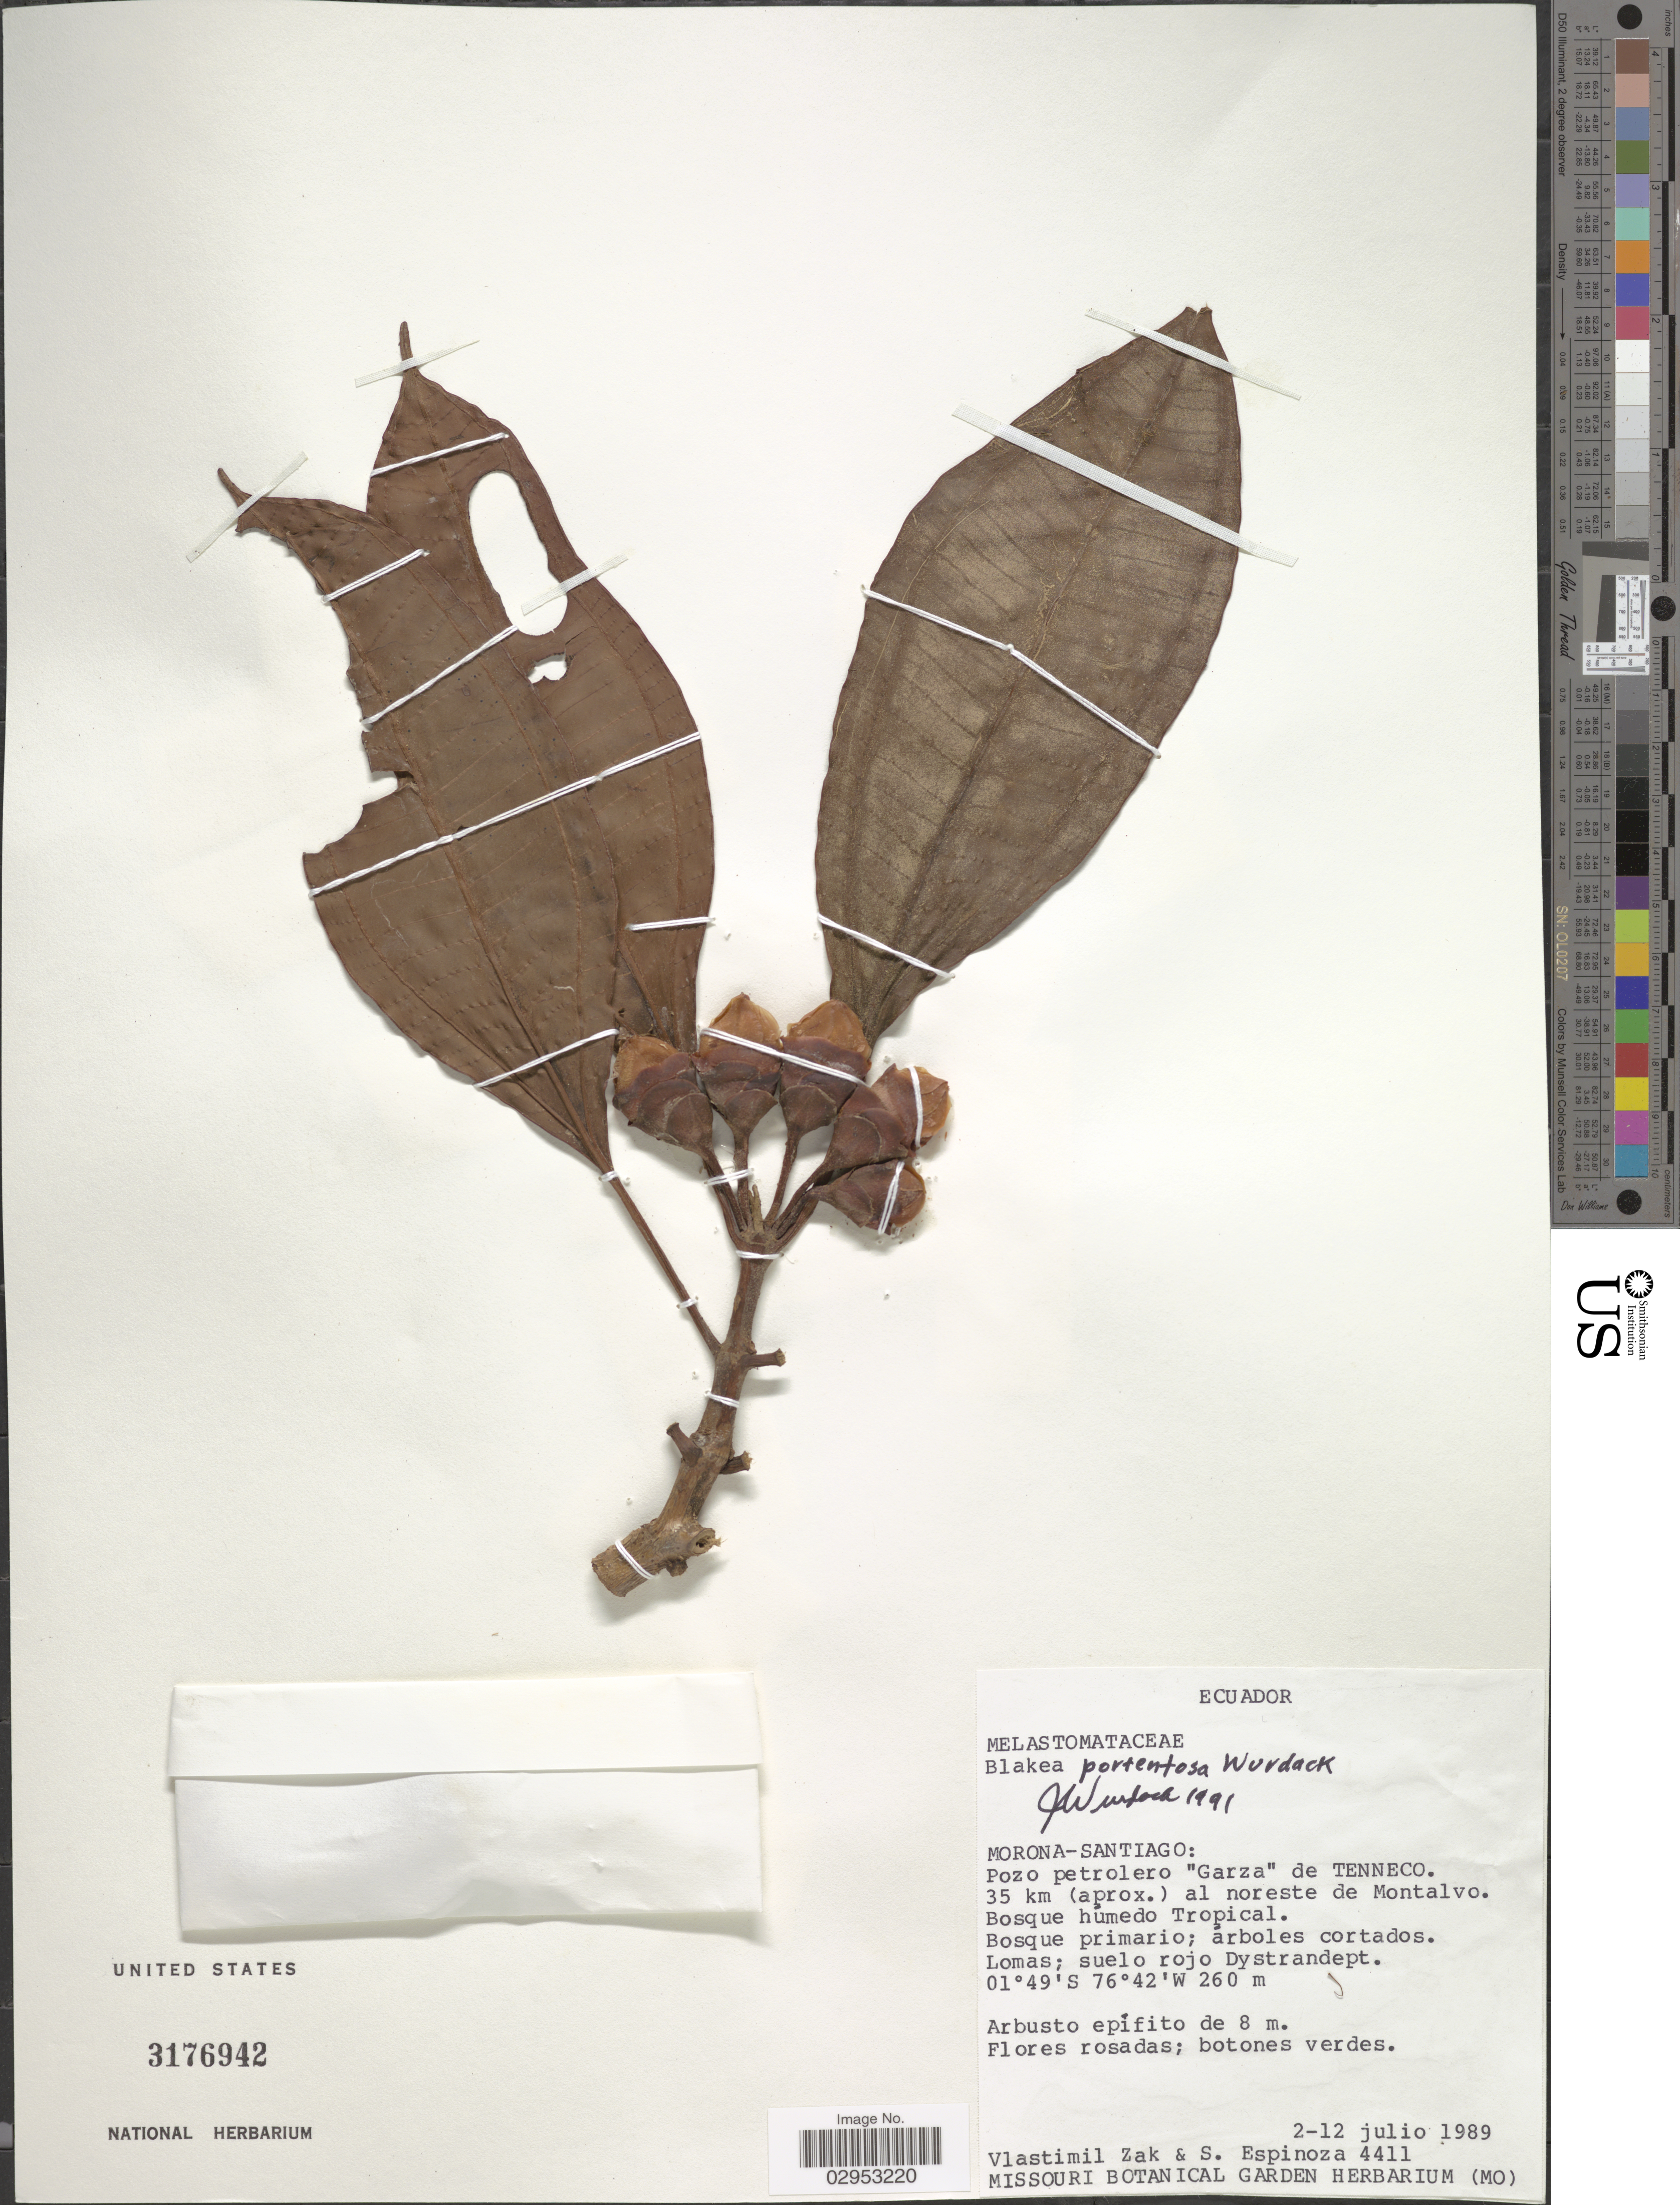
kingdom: Plantae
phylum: Tracheophyta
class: Magnoliopsida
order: Myrtales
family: Melastomataceae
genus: Blakea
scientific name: Blakea portentosa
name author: Wurdack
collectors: V. Zak & S. Espinoza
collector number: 4411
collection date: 1989-07-02/1989-07-12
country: Ecuador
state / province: Morona-Santiago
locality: Pozo petrolero "Garza" de Tenneco. 35 km (aprox.) al noreste de Montalvo.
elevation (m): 260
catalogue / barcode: US 3176942